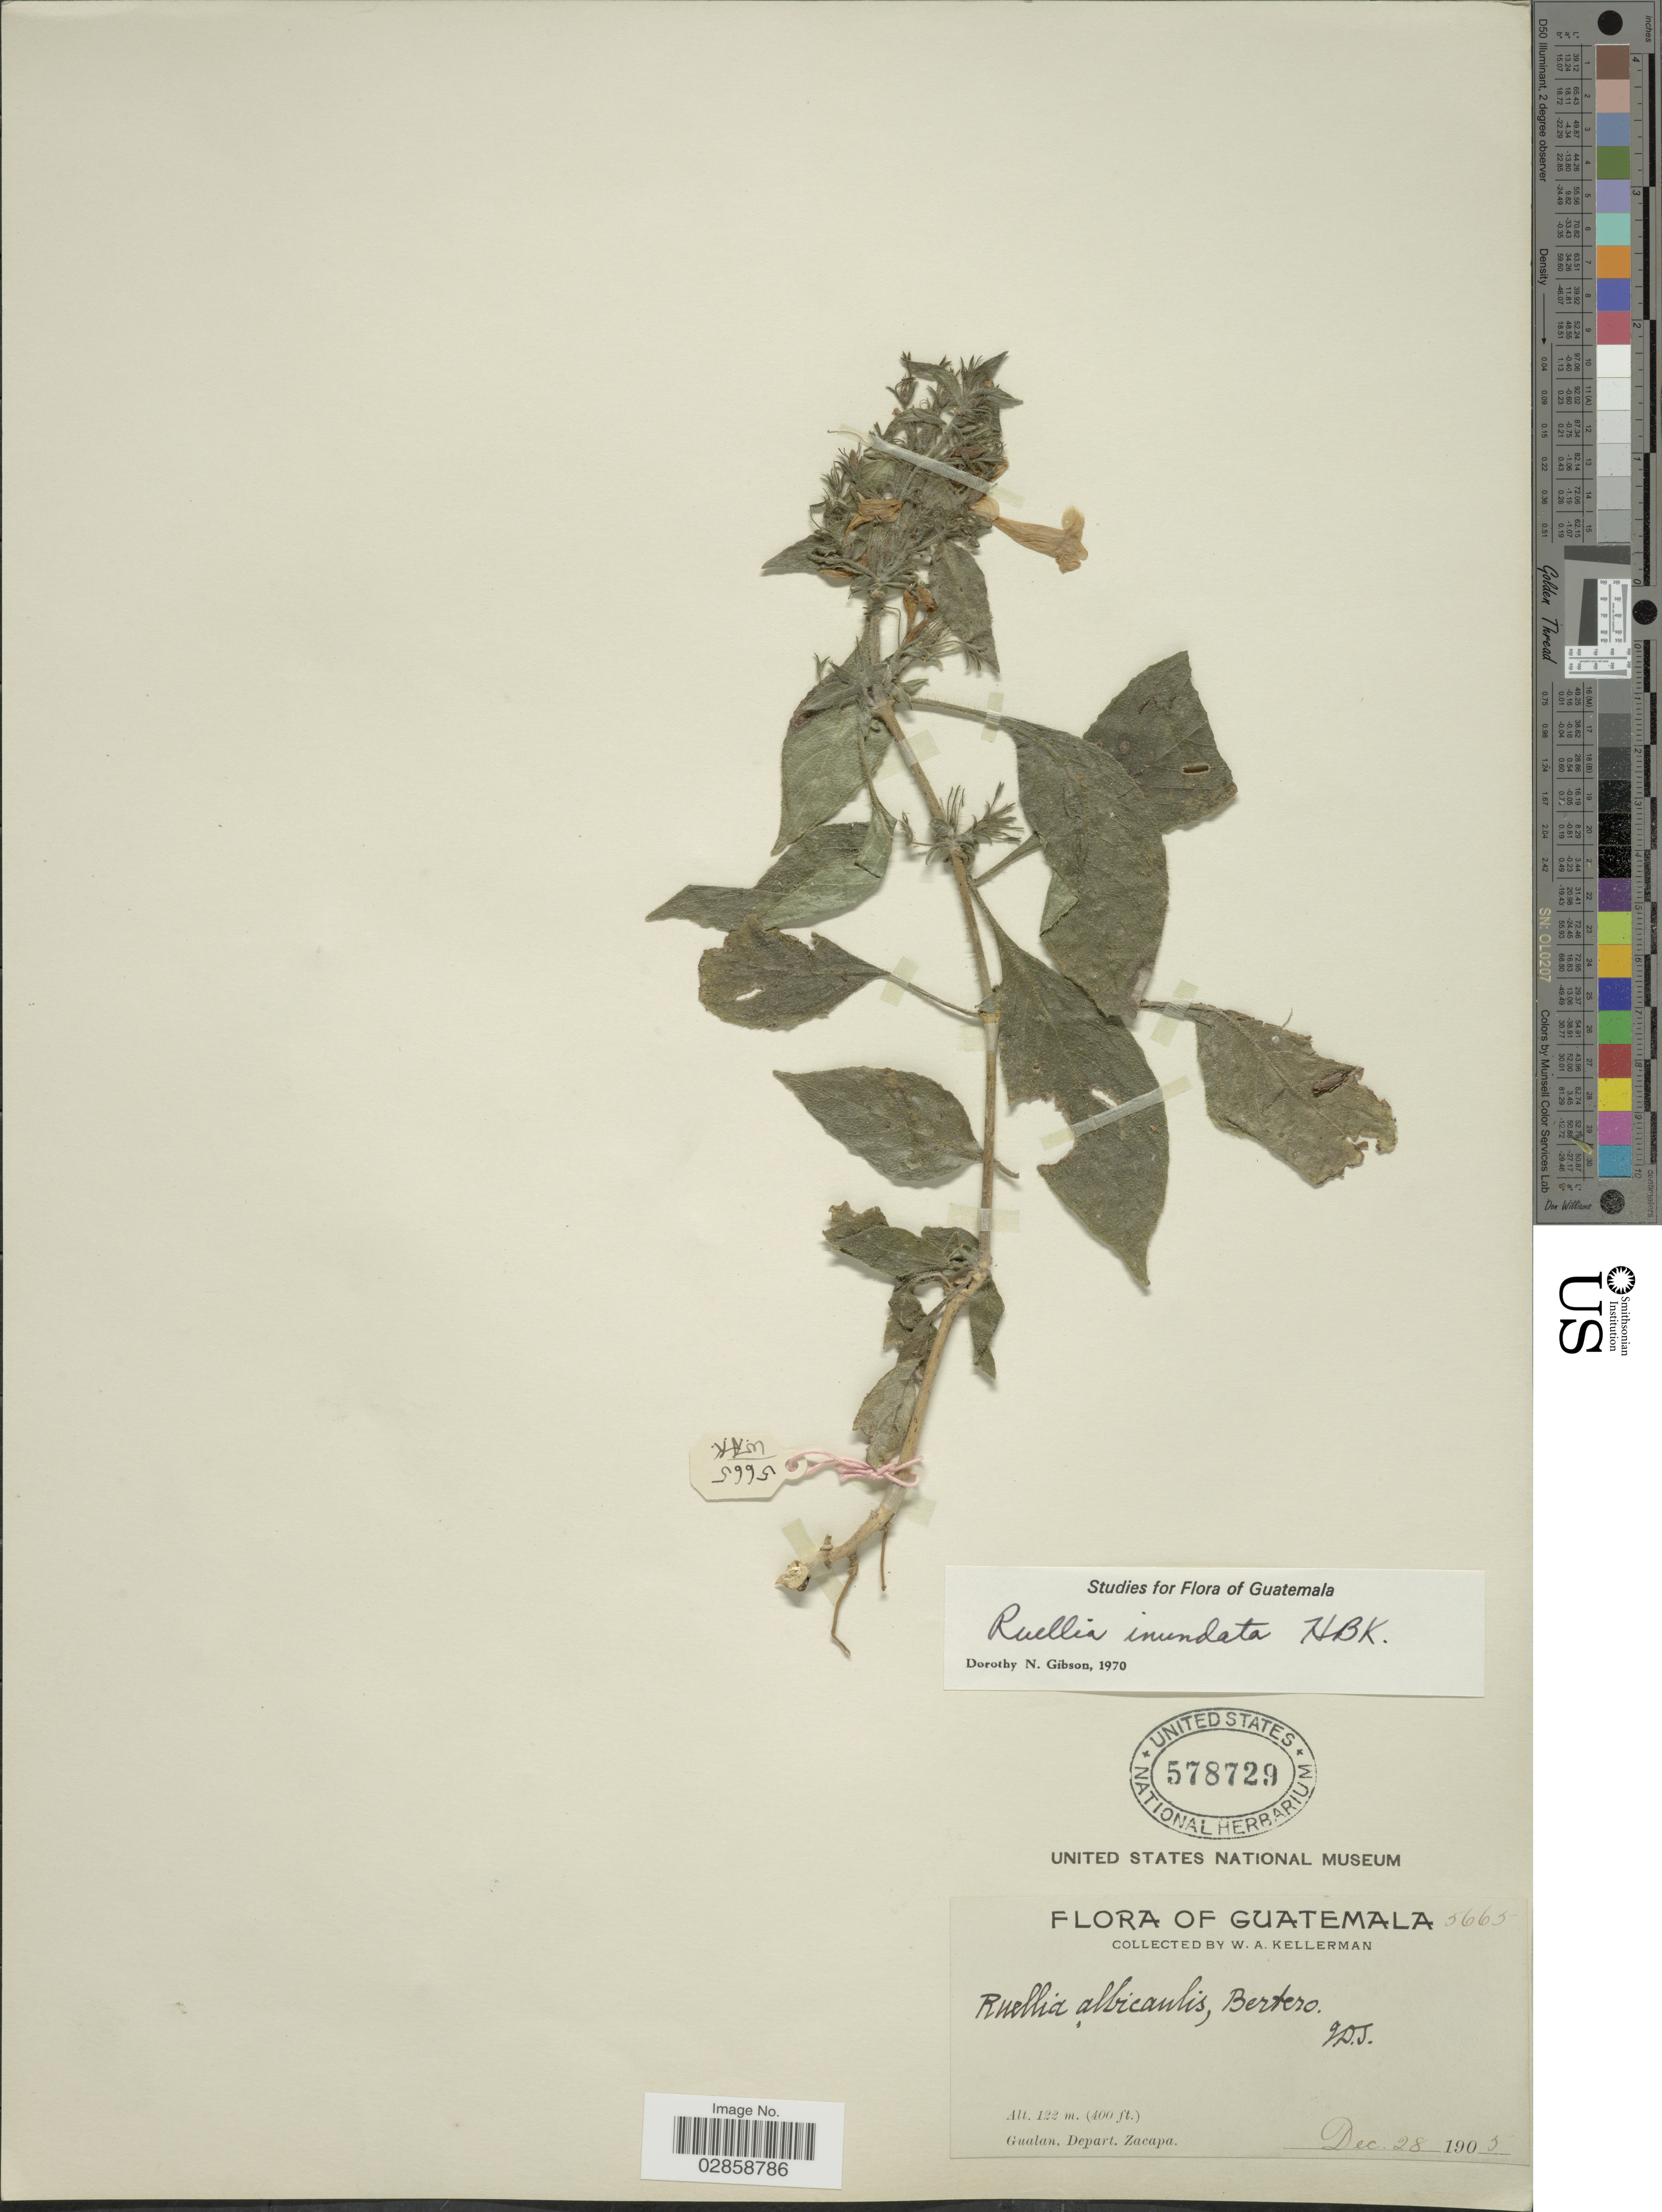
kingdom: Plantae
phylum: Tracheophyta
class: Magnoliopsida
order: Lamiales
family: Acanthaceae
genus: Ruellia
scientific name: Ruellia inundata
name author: Kunth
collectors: W. Kellerman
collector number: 5665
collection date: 1905-12-28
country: Guatemala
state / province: Zacapa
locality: Gualan, Depart. Zacapa.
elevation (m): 122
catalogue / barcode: US 578729